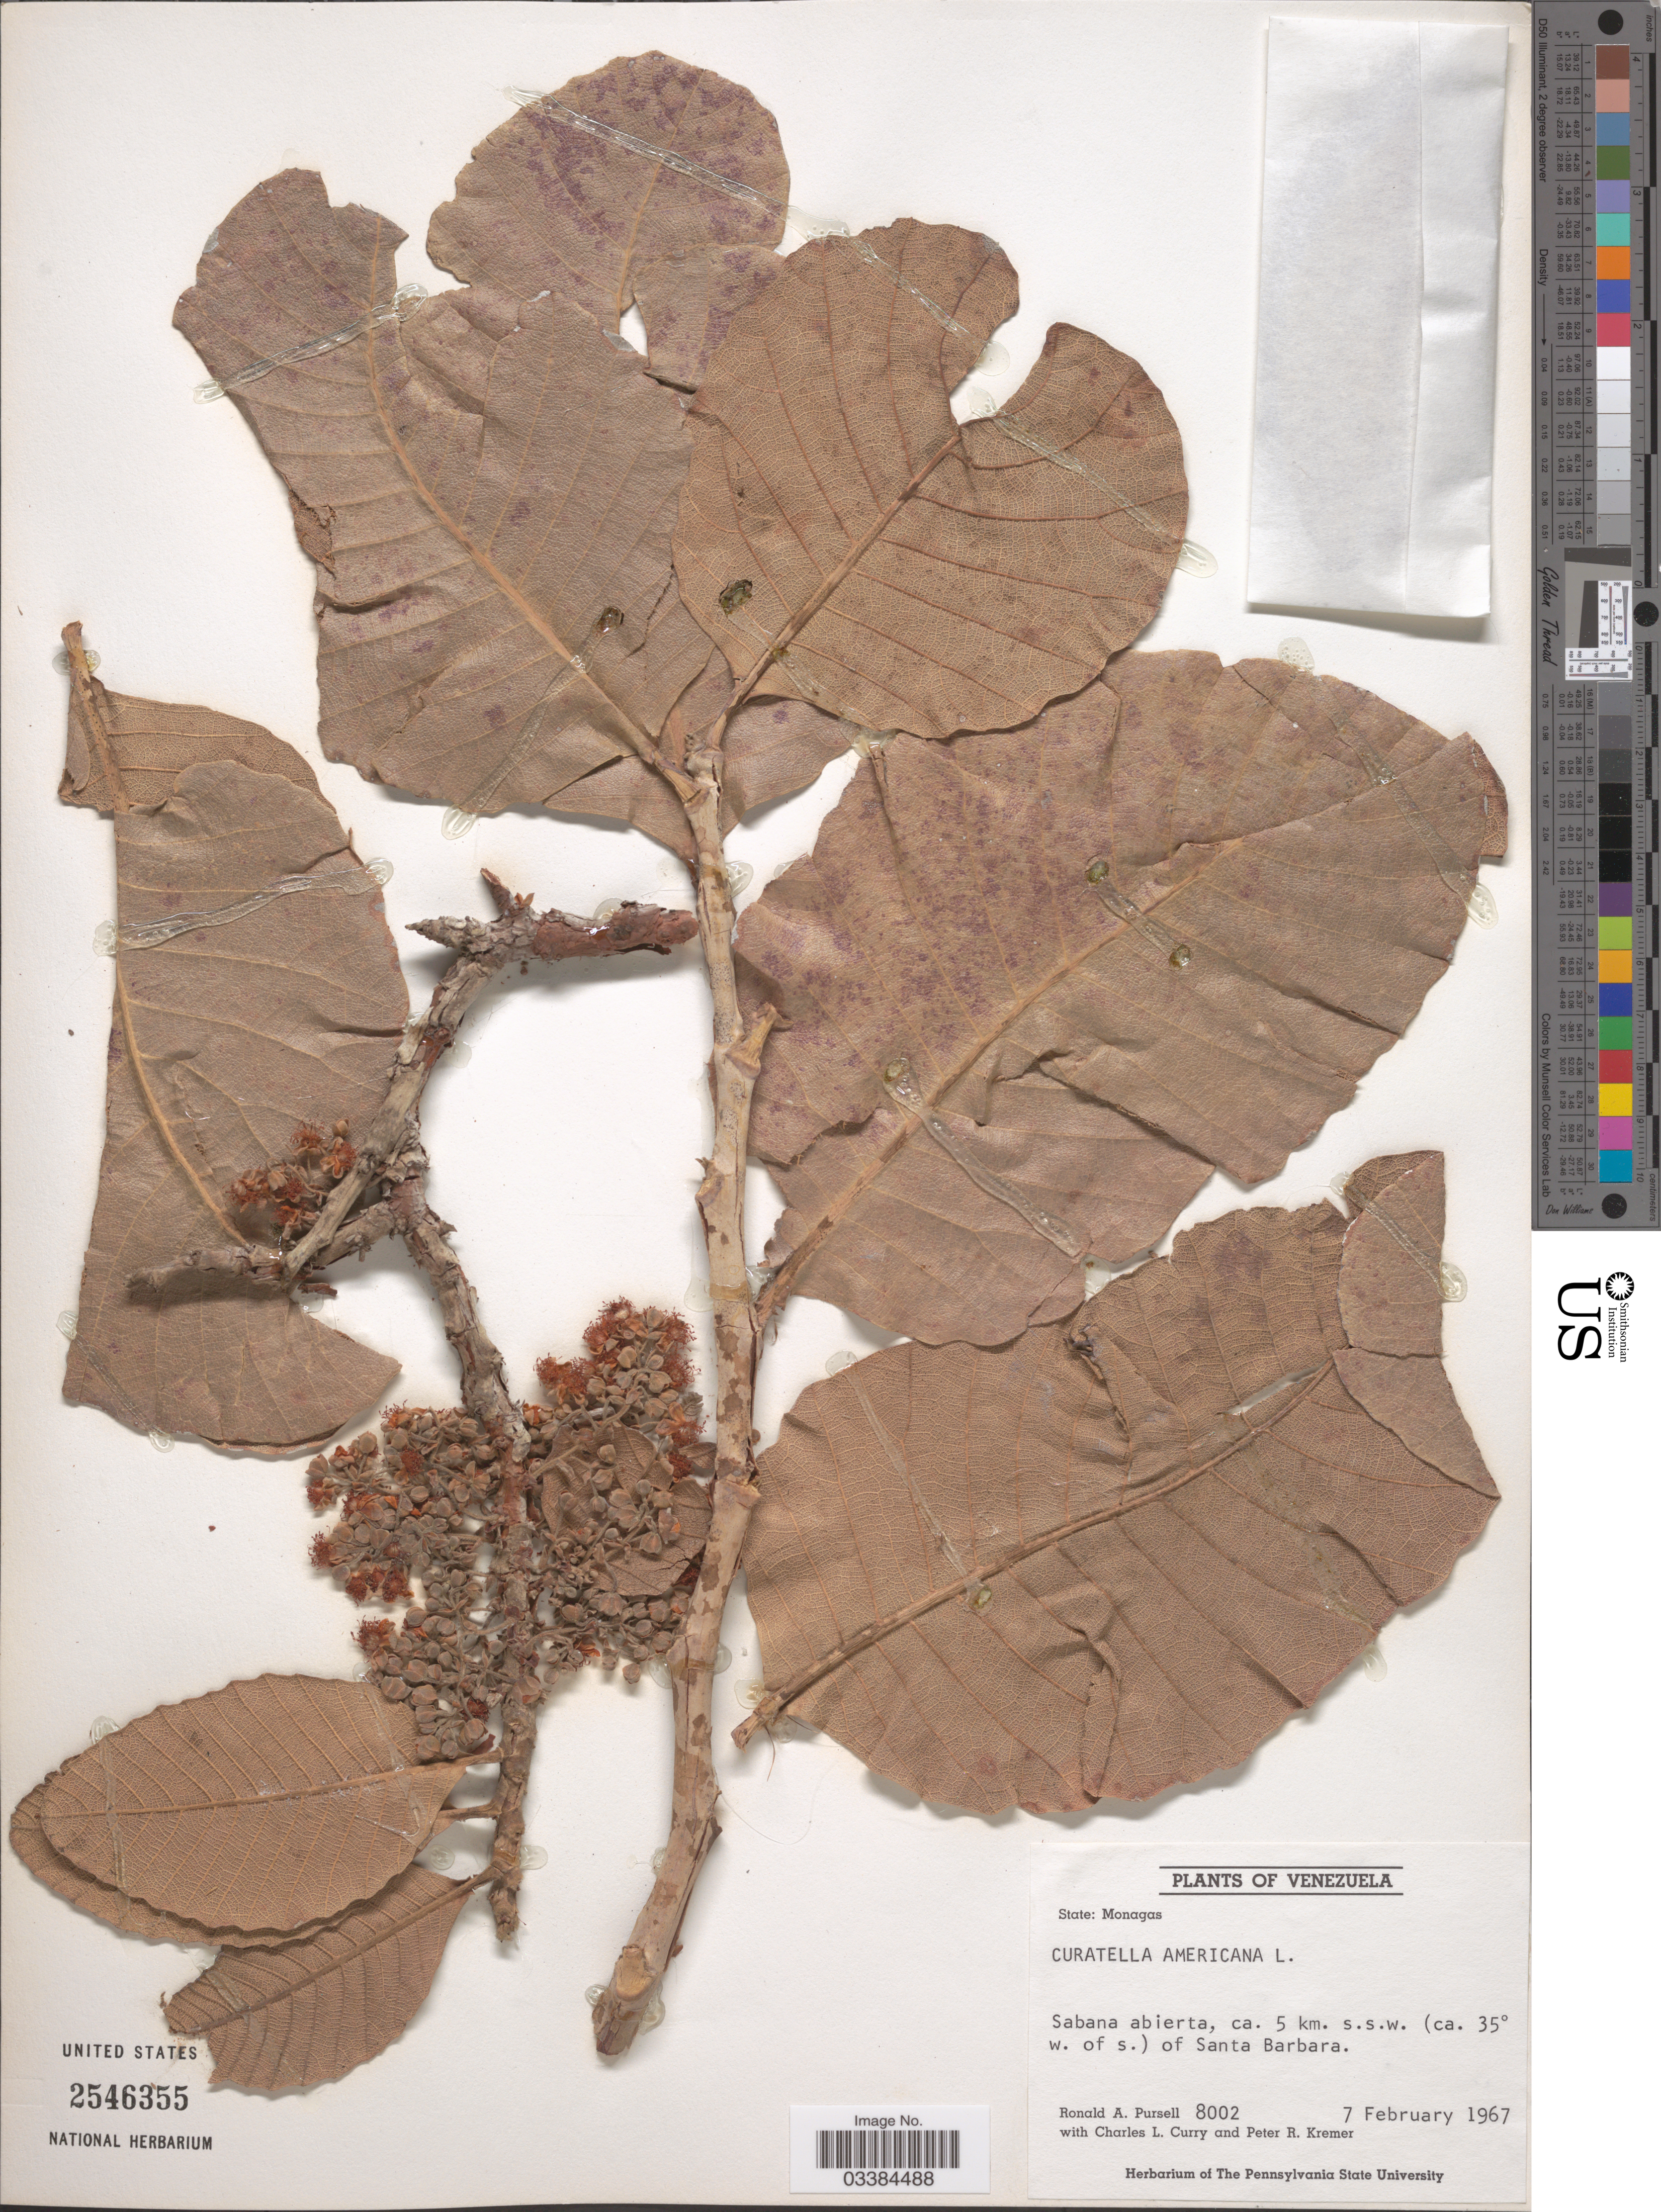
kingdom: Plantae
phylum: Tracheophyta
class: Magnoliopsida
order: Dilleniales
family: Dilleniaceae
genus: Curatella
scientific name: Curatella americana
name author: L.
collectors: R. A. Pursell, C. L. Curry & P. Kremer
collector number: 8002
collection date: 1967-02-07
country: Venezuela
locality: Sabana abierta, ca. 5 km. s.s.w. (ca. 35° w. of s.) of Sant Barbara.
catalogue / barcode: US 2546355